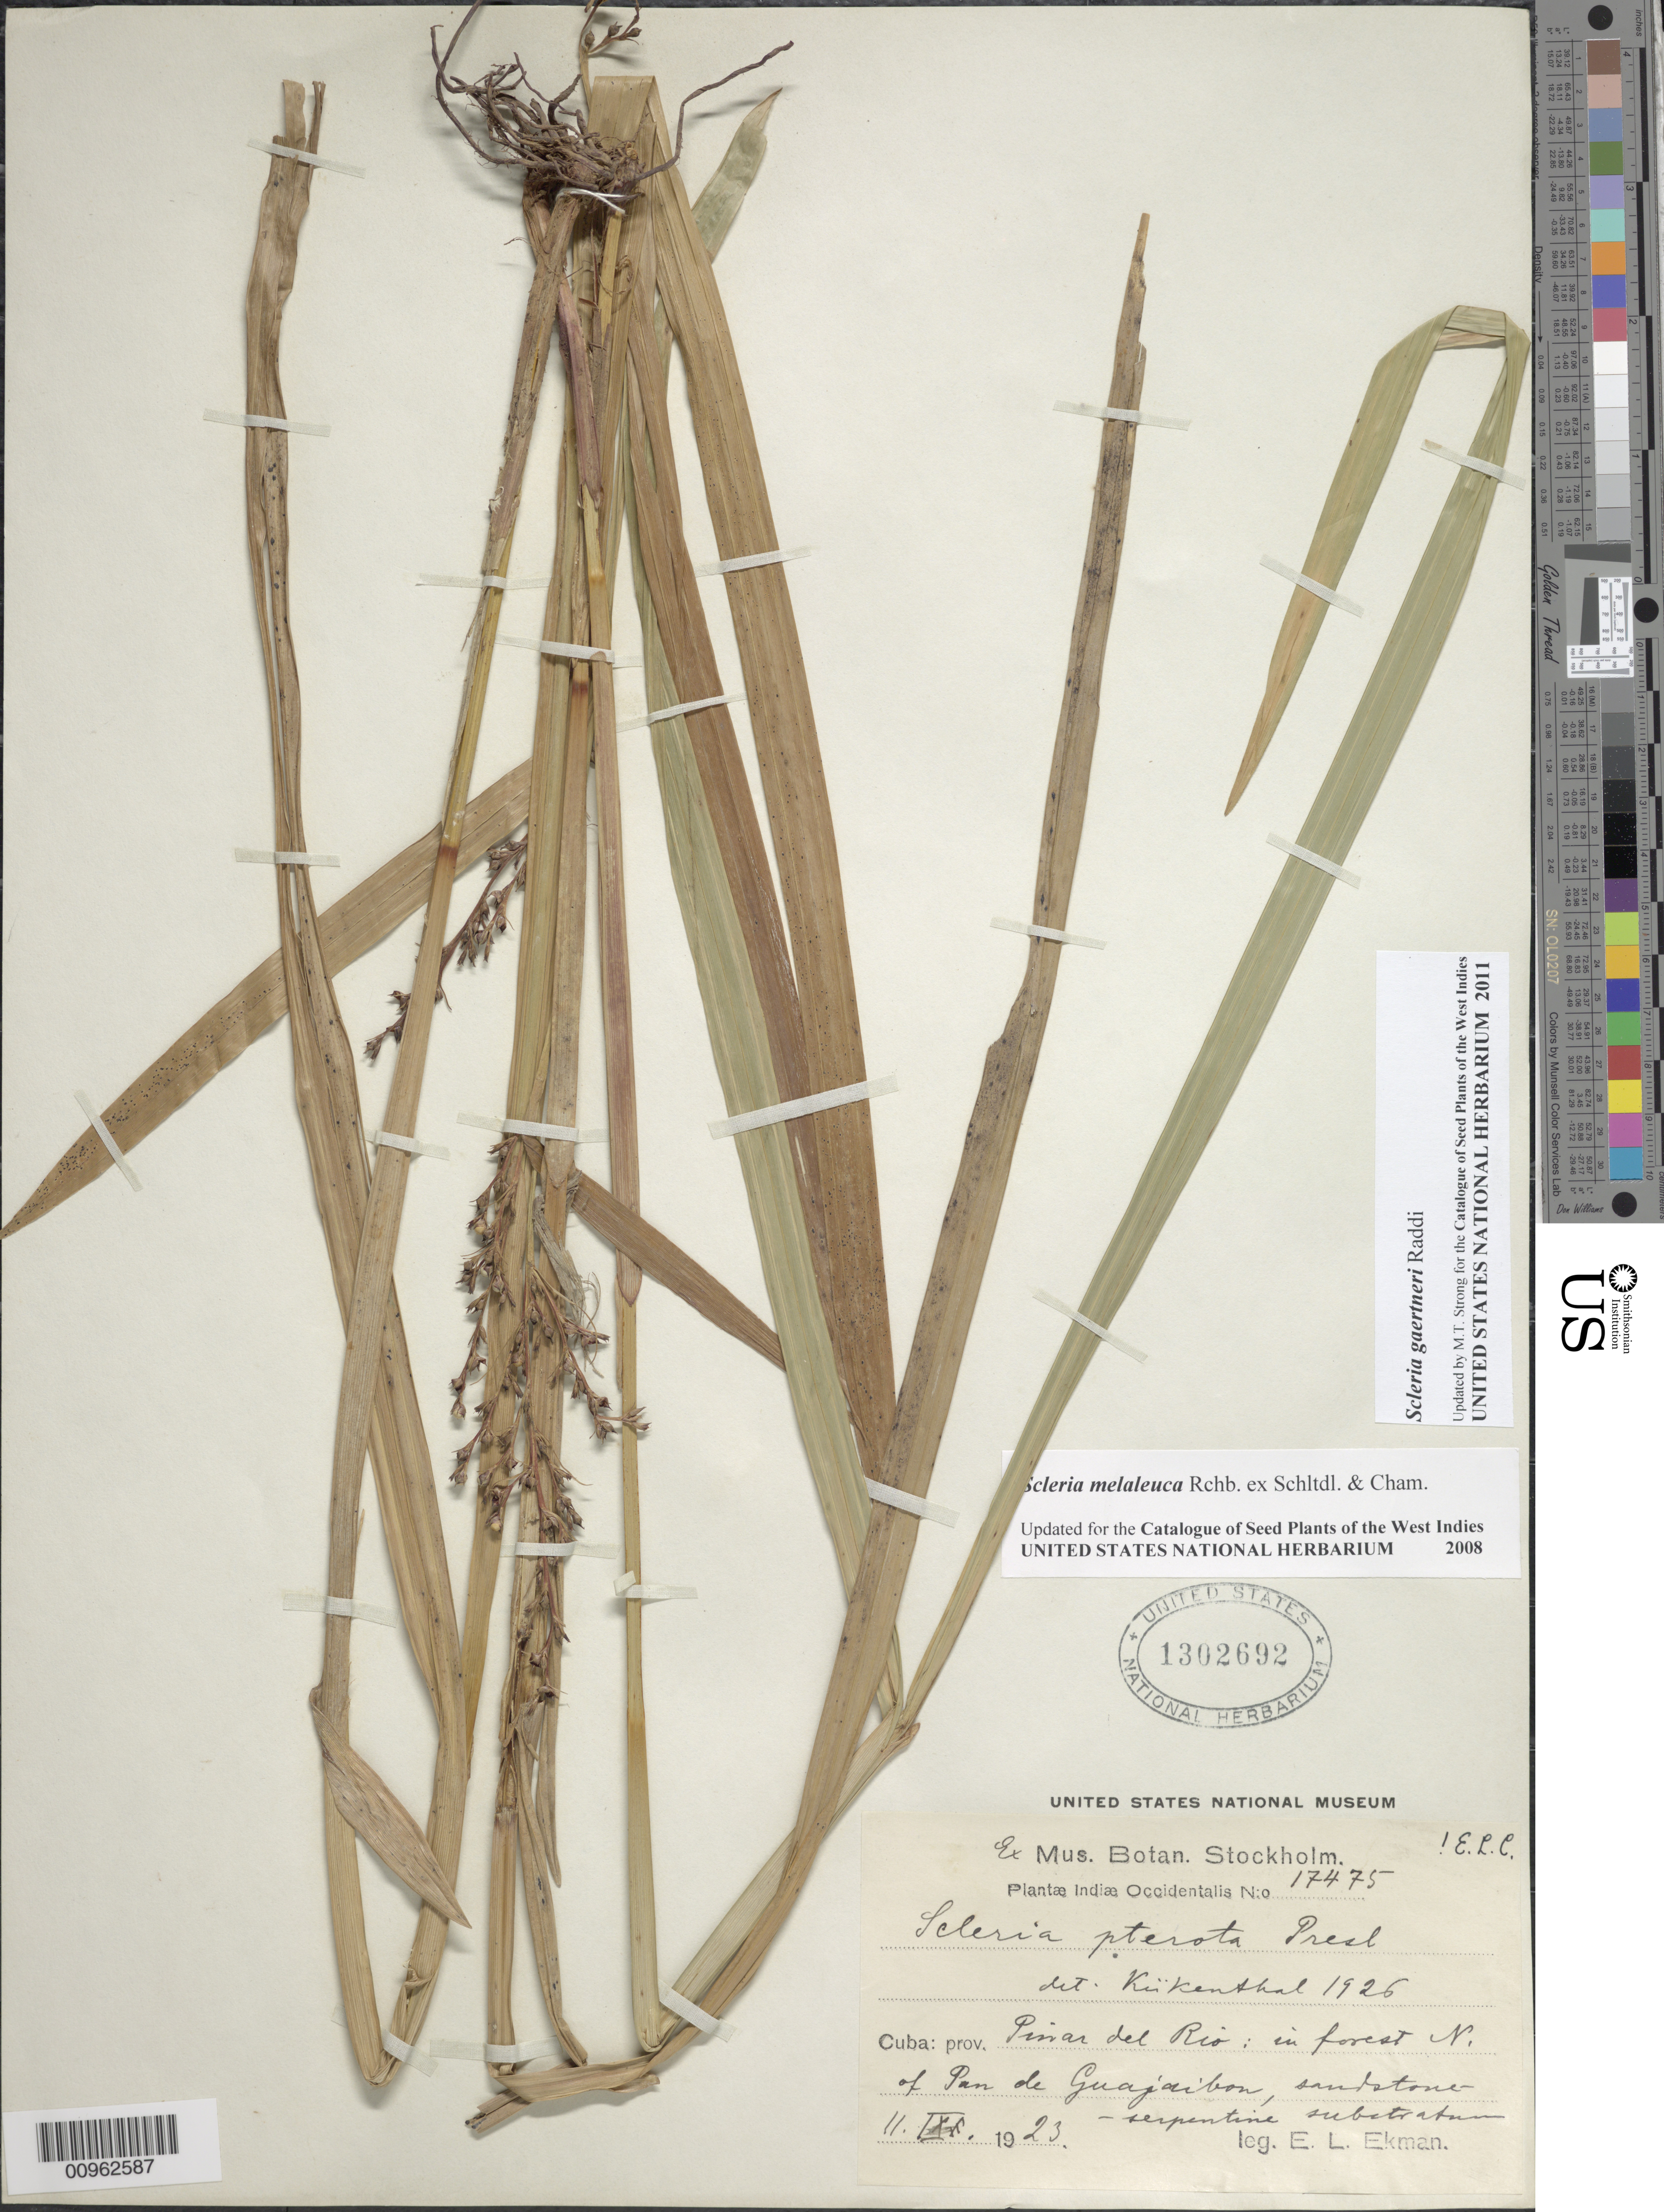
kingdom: Plantae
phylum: Tracheophyta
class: Liliopsida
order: Poales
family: Cyperaceae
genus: Scleria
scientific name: Scleria gaertneri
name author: Raddi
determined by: Strong, M. T., (US), Smithsonian Institution - National Museum of Natural History (UNITED STATES)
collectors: E. L. Ekman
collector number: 17475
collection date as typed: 11 Sep 1923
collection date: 1923-09-11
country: Cuba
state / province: Pinar del Rio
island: Cuba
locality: Forest N of Pan de Guajaibon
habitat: Sandstone, serpentine substratum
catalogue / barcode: US 1302692